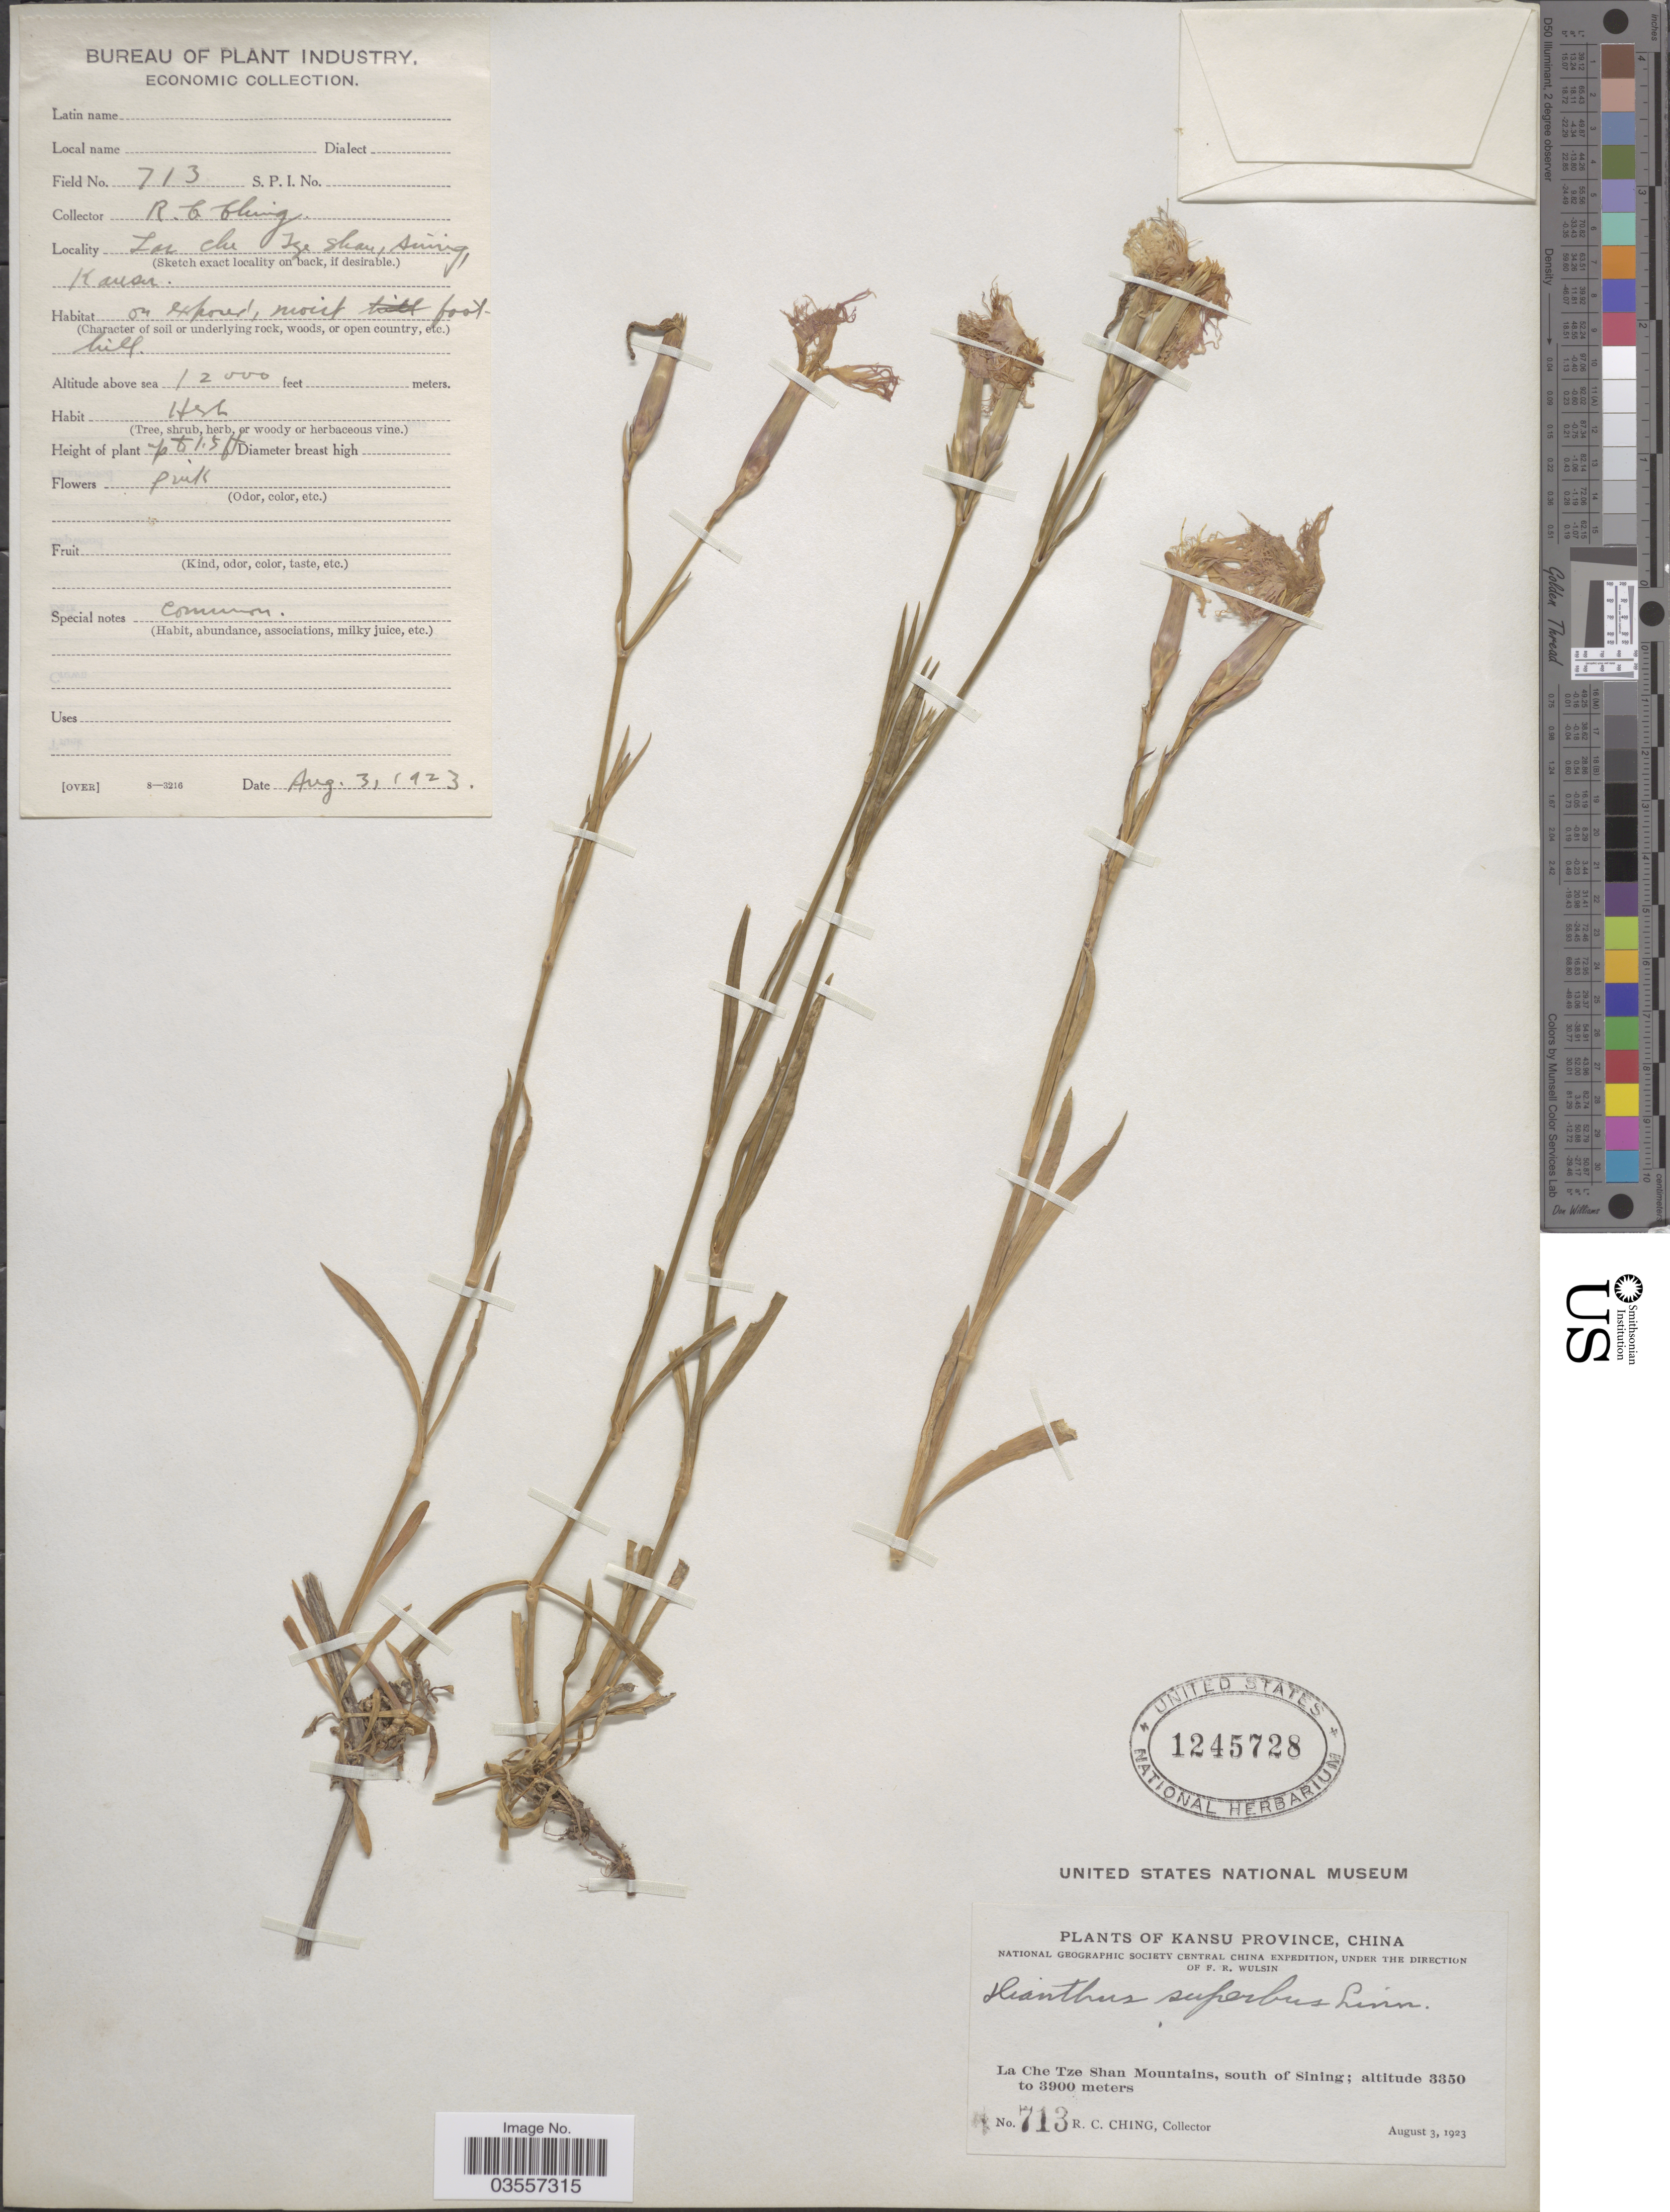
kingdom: Plantae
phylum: Tracheophyta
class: Magnoliopsida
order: Caryophyllales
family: Caryophyllaceae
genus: Dianthus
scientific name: Dianthus superbus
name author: L.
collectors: R. C. Ching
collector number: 713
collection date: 1923-08-03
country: China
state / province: Gansu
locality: Kansu Province. La Che Tze Shan Mountains, south of Sining.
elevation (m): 3658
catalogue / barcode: US 1245728